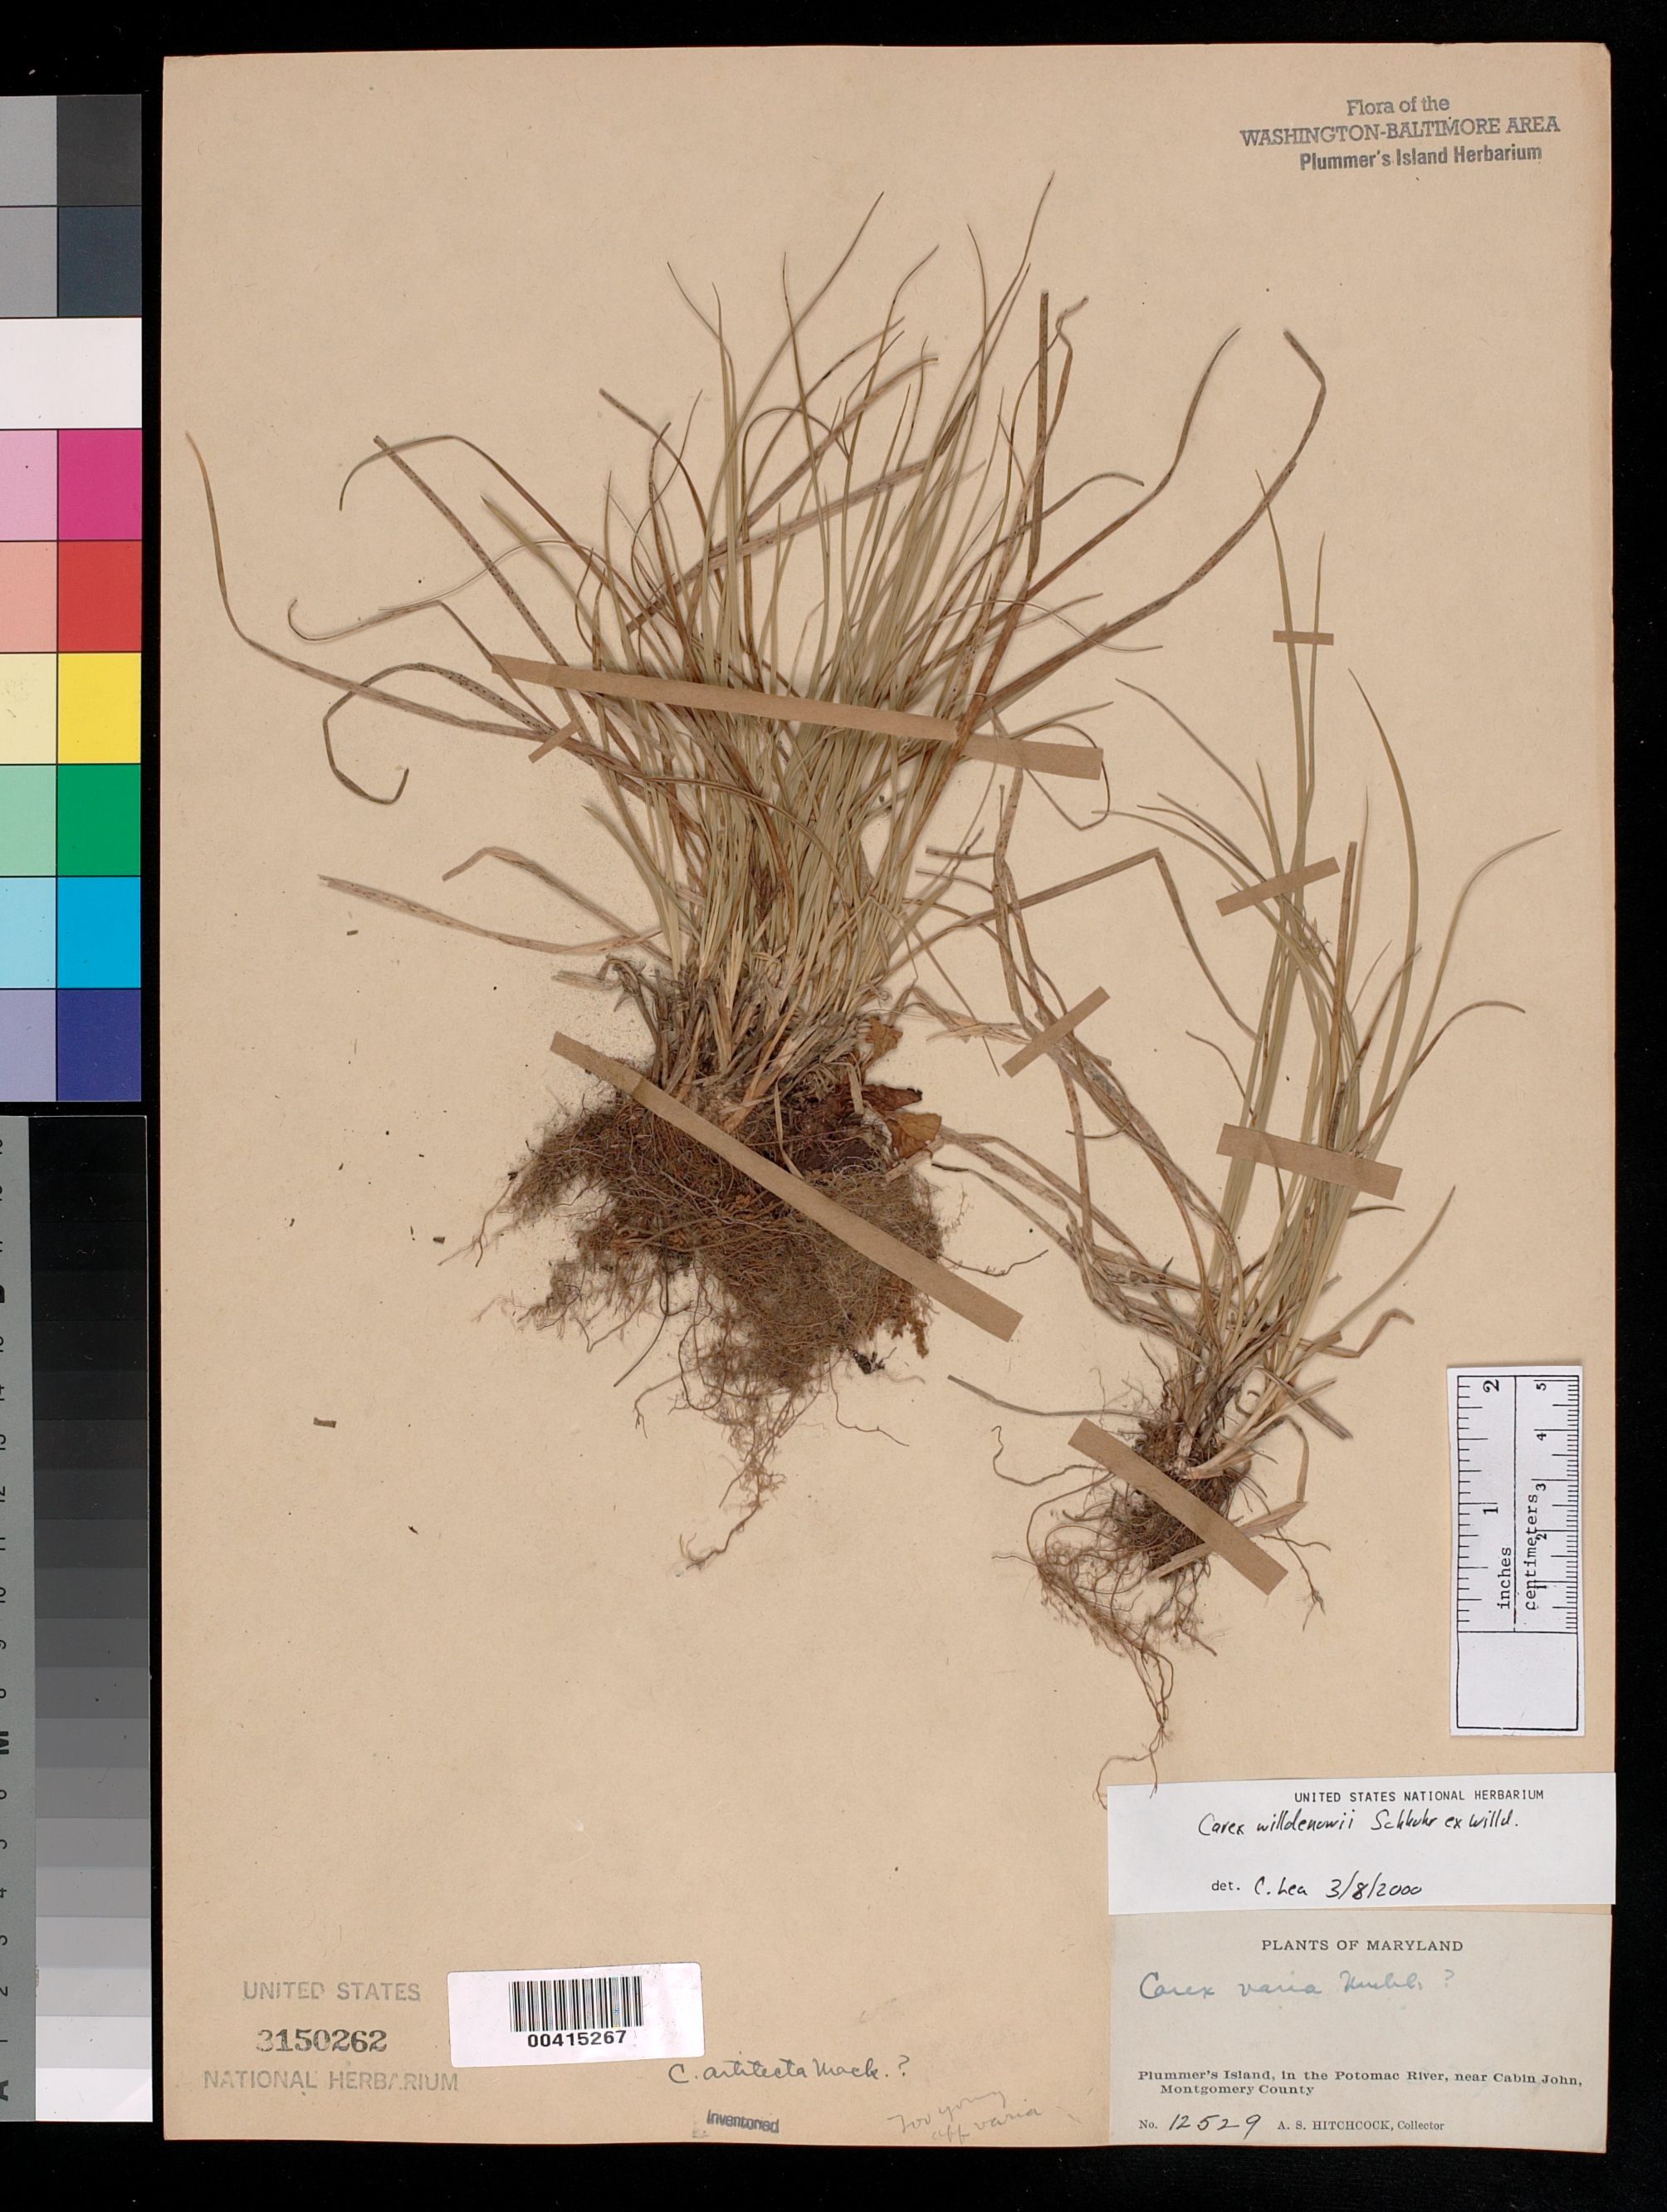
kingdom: Plantae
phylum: Tracheophyta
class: Liliopsida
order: Poales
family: Cyperaceae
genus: Carex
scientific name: Carex willdenowii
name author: Willd.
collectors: A. S. Hitchcock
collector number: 12529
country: United States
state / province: Maryland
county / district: Montgomery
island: Plummers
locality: Plummer's Island Plummers Island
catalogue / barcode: US 3150262